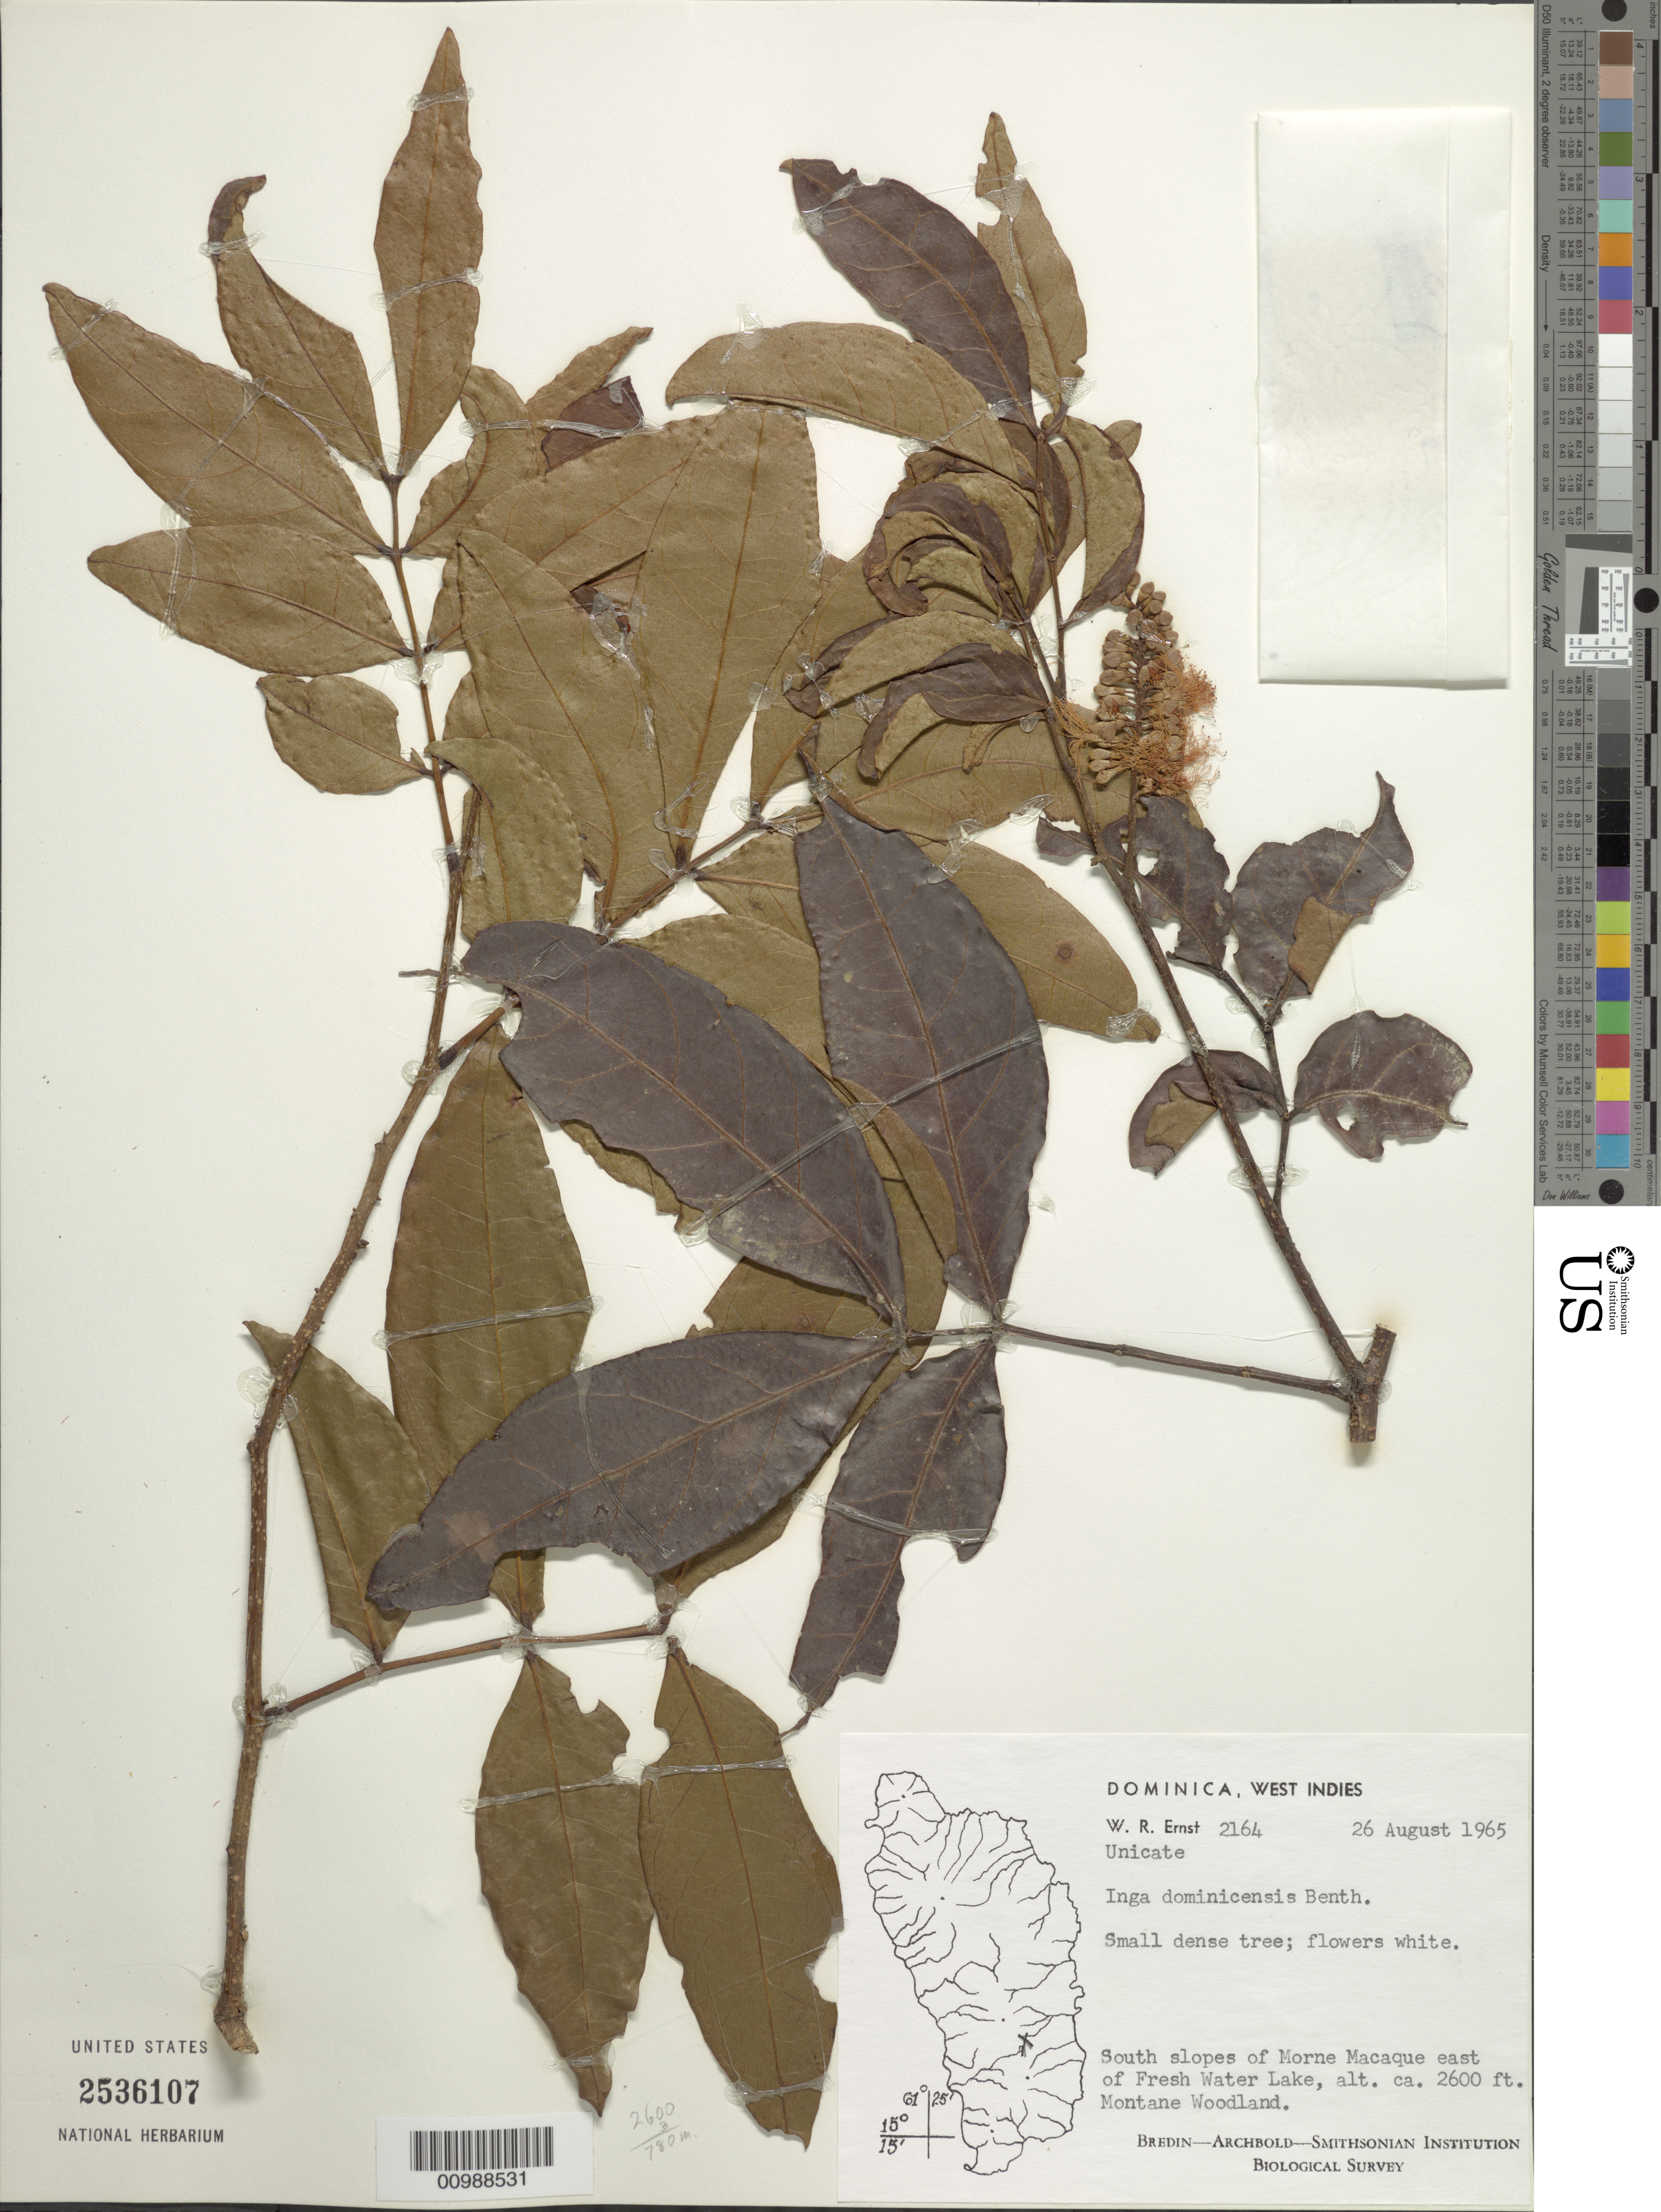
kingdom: Plantae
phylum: Tracheophyta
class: Magnoliopsida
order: Fabales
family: Fabaceae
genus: Inga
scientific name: Inga dominicensis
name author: Benth.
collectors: W. R. Ernst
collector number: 2164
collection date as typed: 26 Aug 1965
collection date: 1965-08-26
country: Dominica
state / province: St. George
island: Dominica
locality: S. slopes of Morne Macaque, E. of Fresh Water Lake.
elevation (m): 792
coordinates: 0 N, 0 E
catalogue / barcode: US 2536107